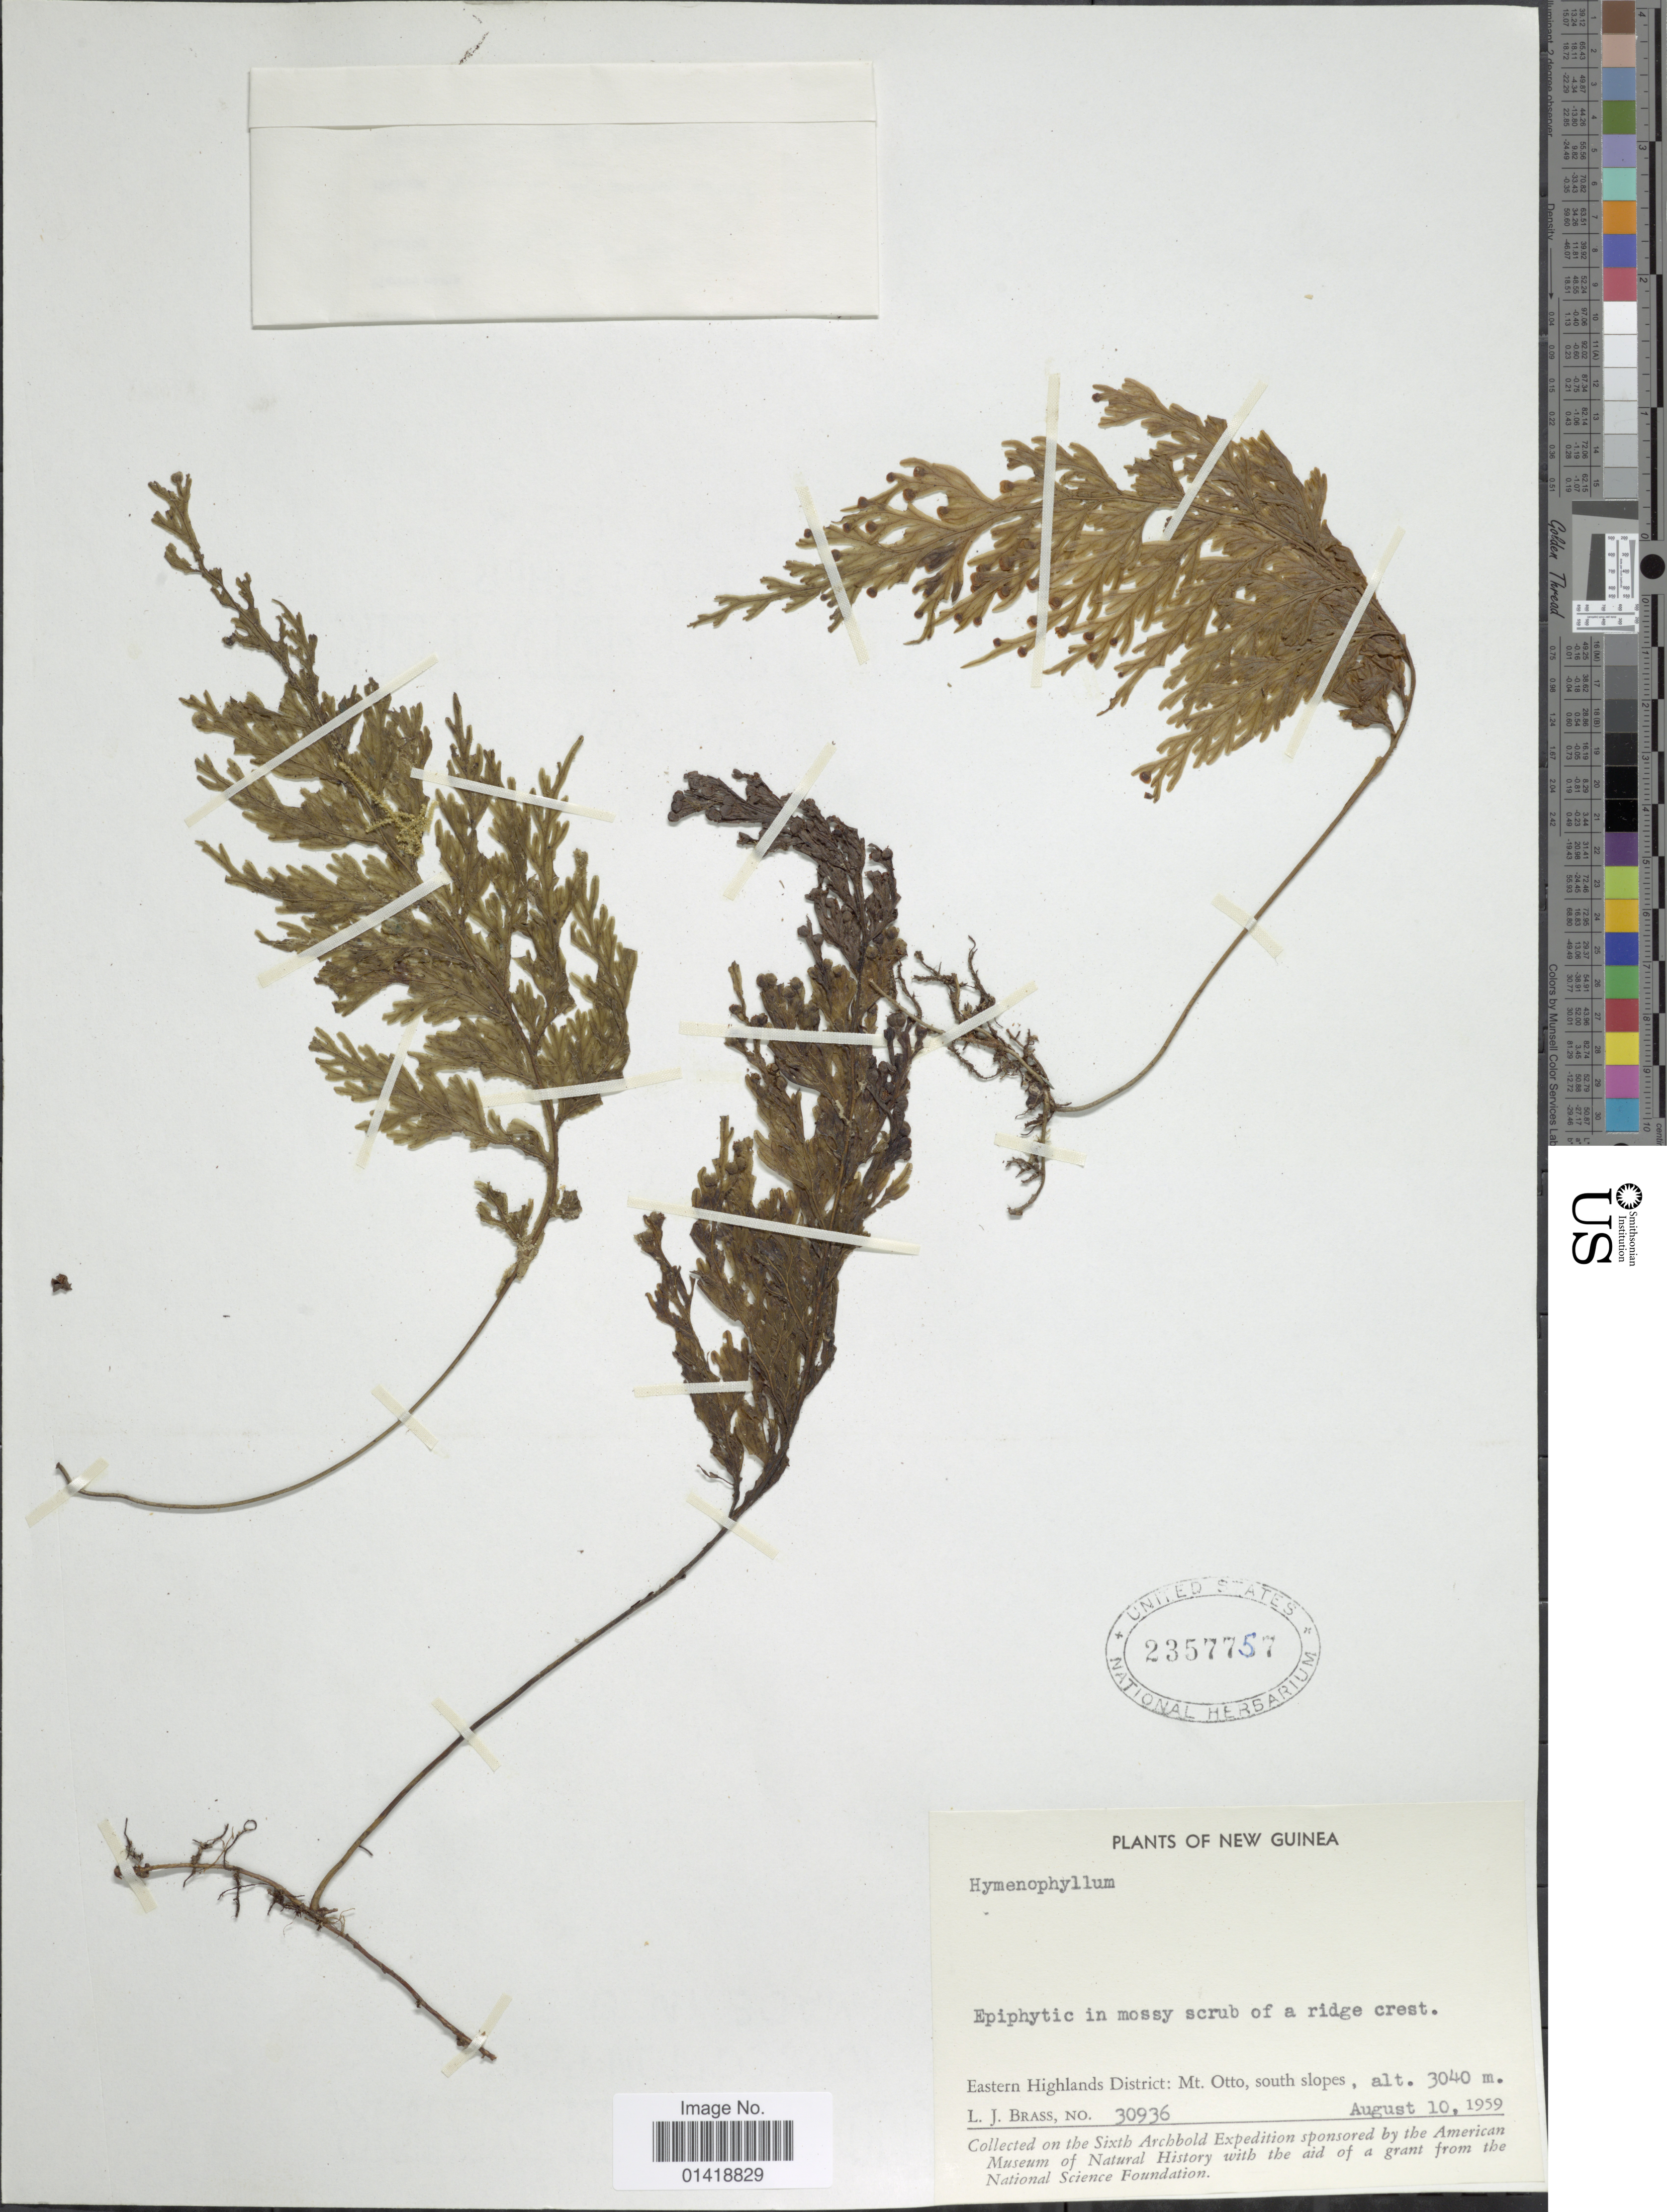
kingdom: Plantae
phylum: Tracheophyta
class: Polypodiopsida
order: Hymenophyllales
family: Hymenophyllaceae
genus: Hymenophyllum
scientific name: Hymenophyllum sp.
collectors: L. J. Brass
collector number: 30936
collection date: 1959-08-10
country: Papua New Guinea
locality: New Guinea. Eastern Highlands District: Mt. Otto, south slopes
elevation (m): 3040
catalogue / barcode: US 2357757